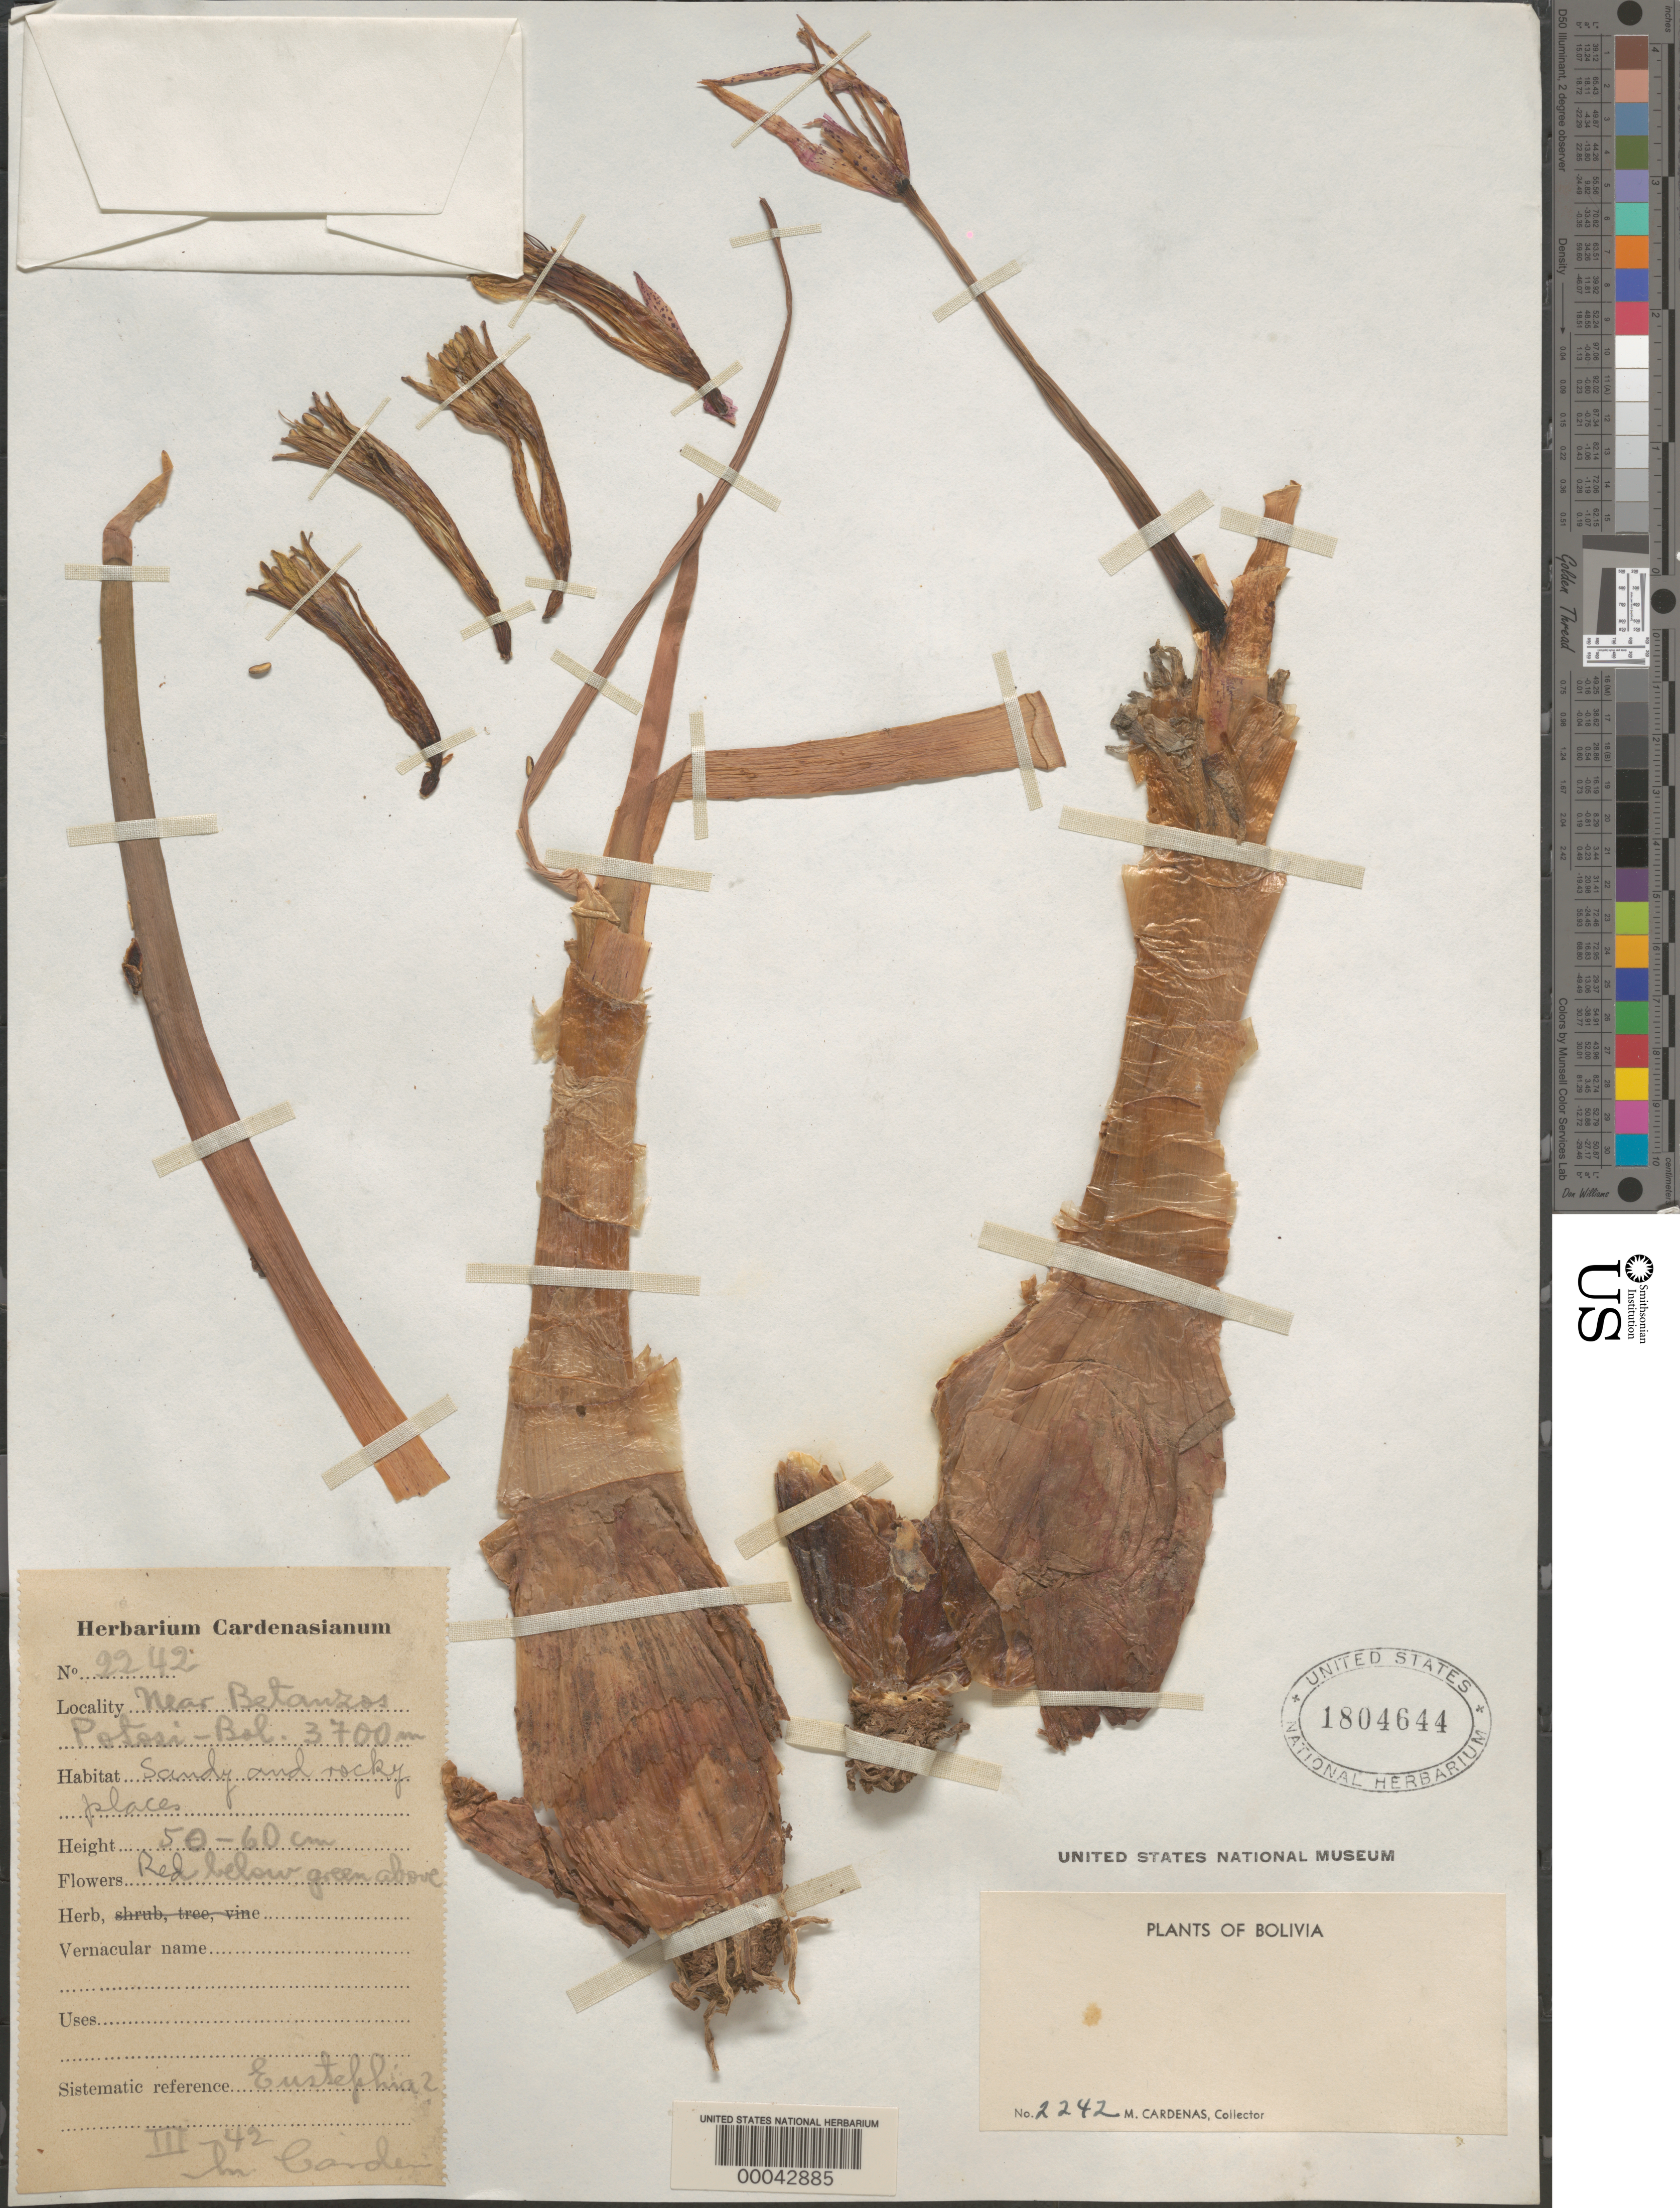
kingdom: Plantae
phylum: Tracheophyta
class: Liliopsida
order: Asparagales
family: Amaryllidaceae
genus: Eustephia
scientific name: Eustephia sp.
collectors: M. Cárdenas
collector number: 2242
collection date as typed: Mar 1942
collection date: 1942-03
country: Bolivia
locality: Near Betanzos, Potosi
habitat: Sandy and rocky places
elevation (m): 3700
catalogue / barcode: US 1804644